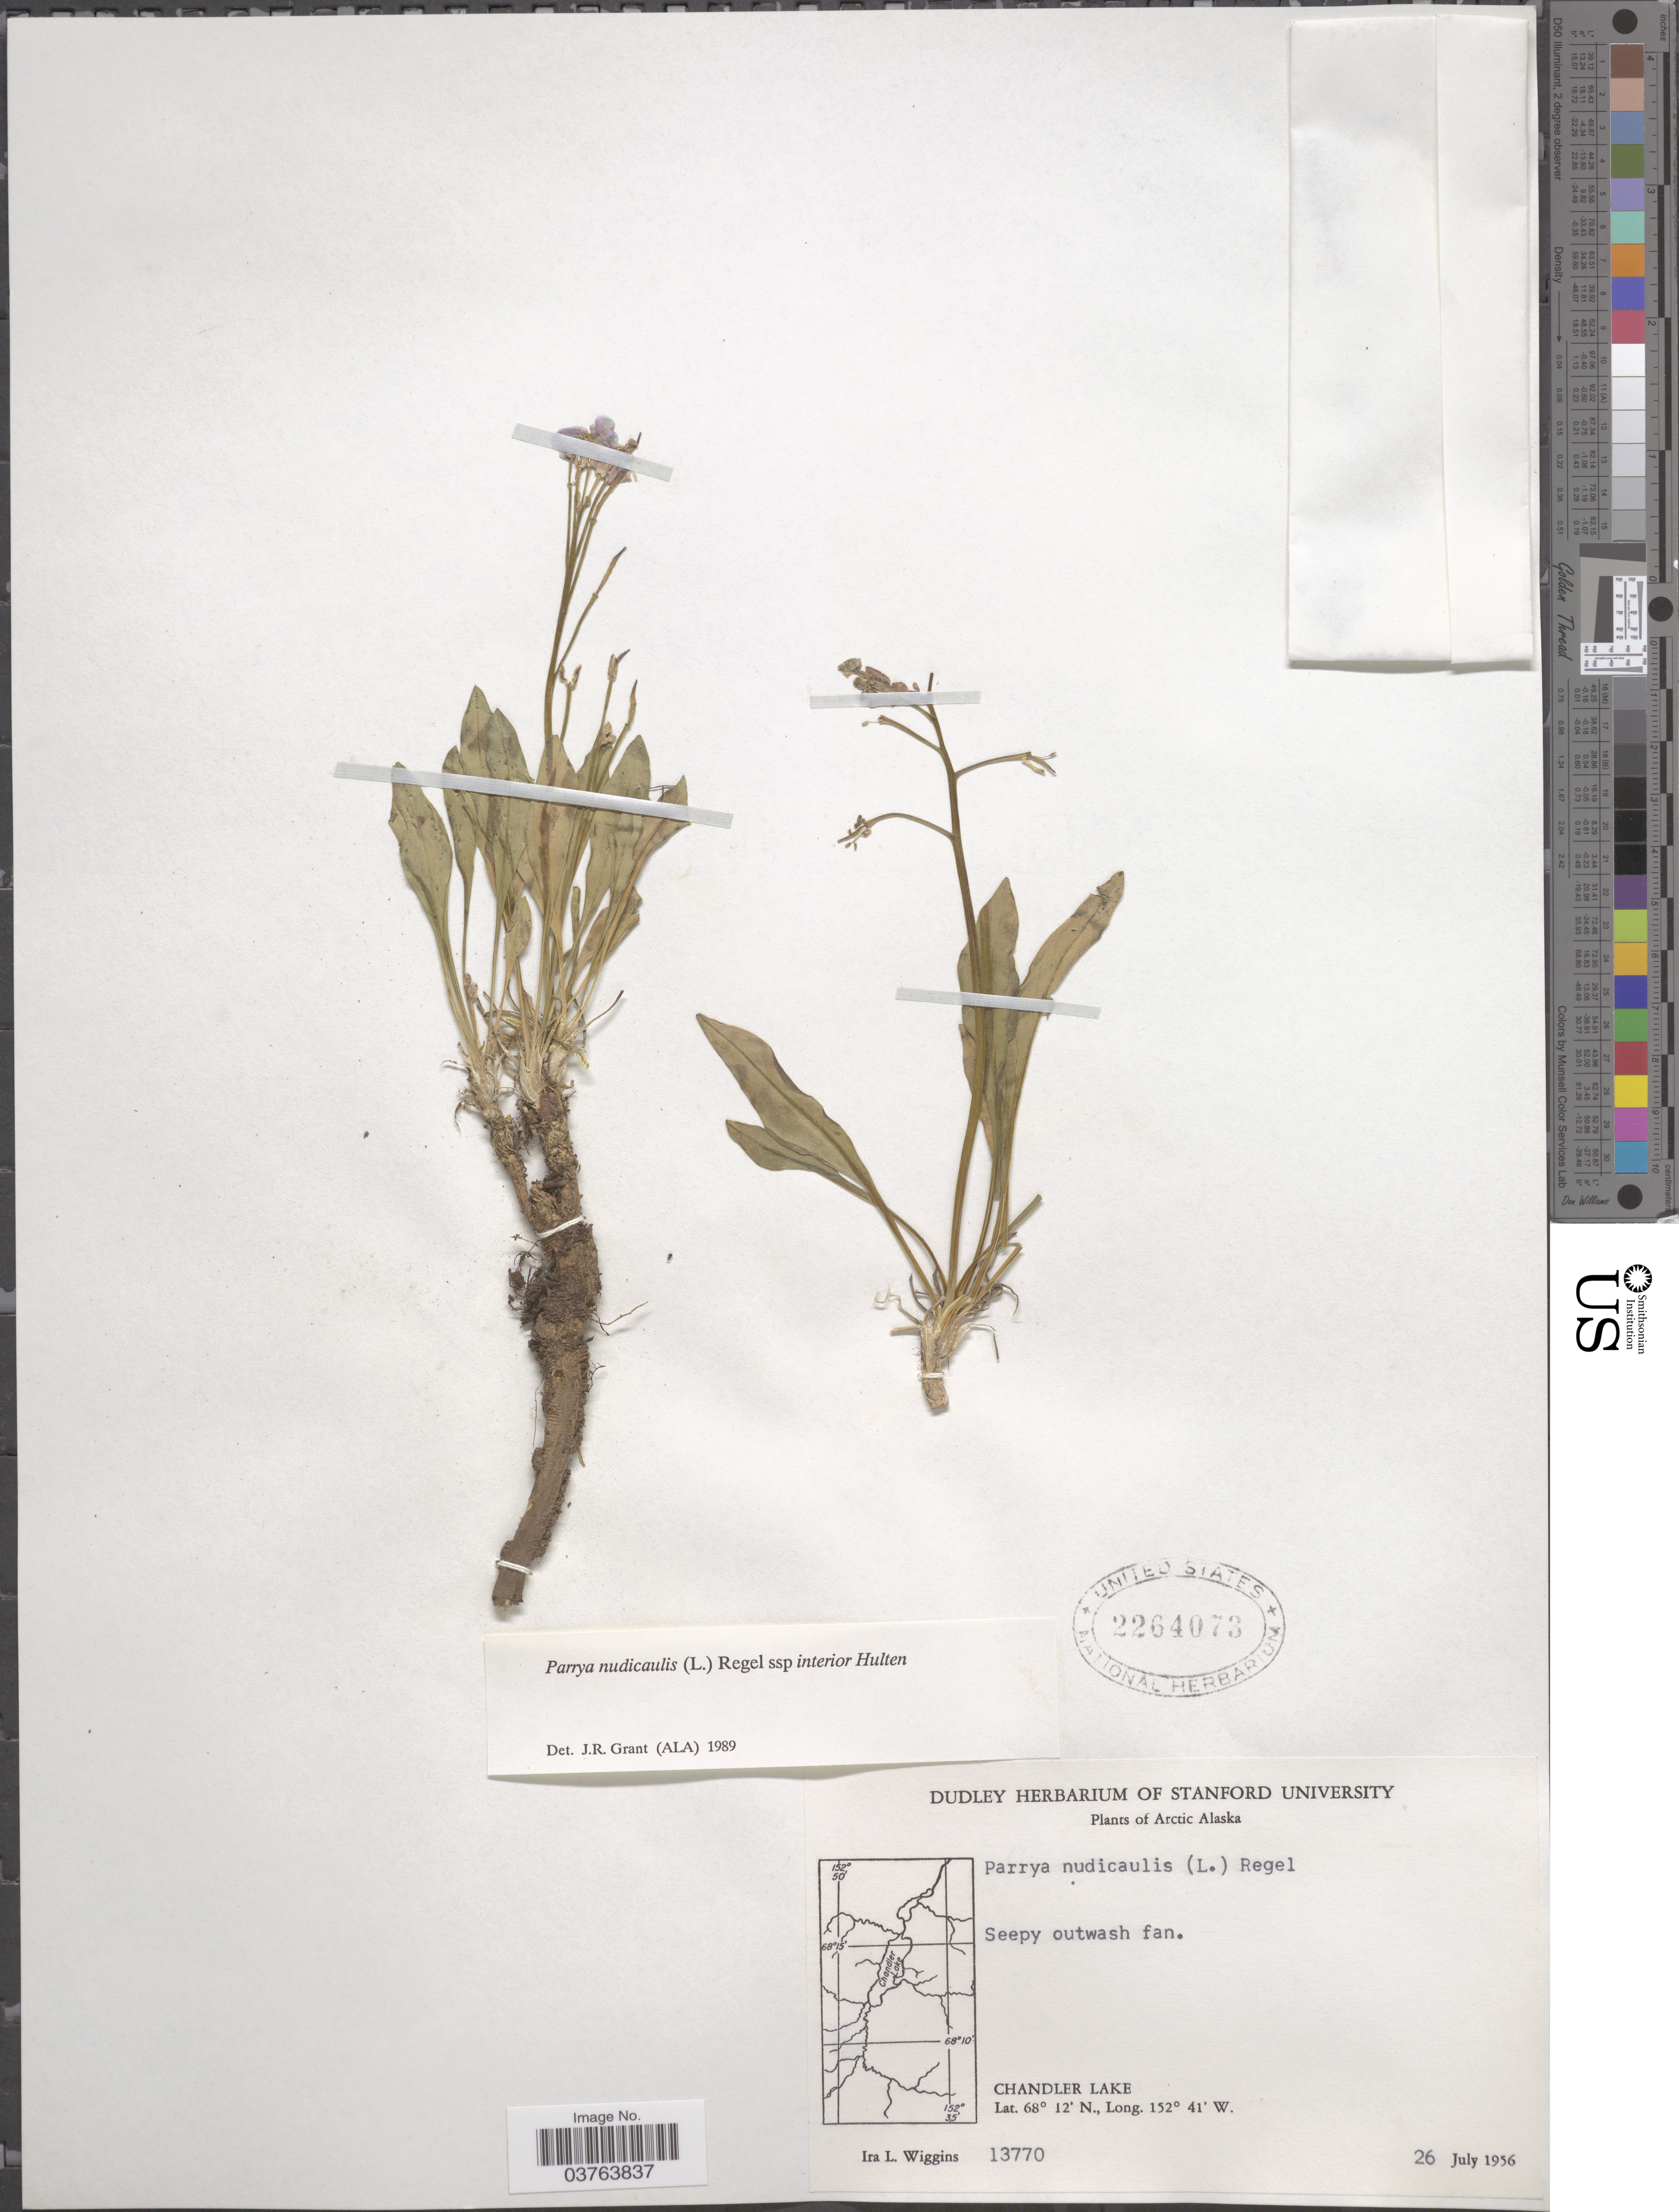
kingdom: Plantae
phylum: Tracheophyta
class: Magnoliopsida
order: Brassicales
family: Brassicaceae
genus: Parrya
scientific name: Parrya nudicaulis subsp. interior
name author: Hultén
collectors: I. L. Wiggins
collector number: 13770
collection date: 1956-07-26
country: United States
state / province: Alaska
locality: Arctic Alaska. Chandler Lake.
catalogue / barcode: US 2264073